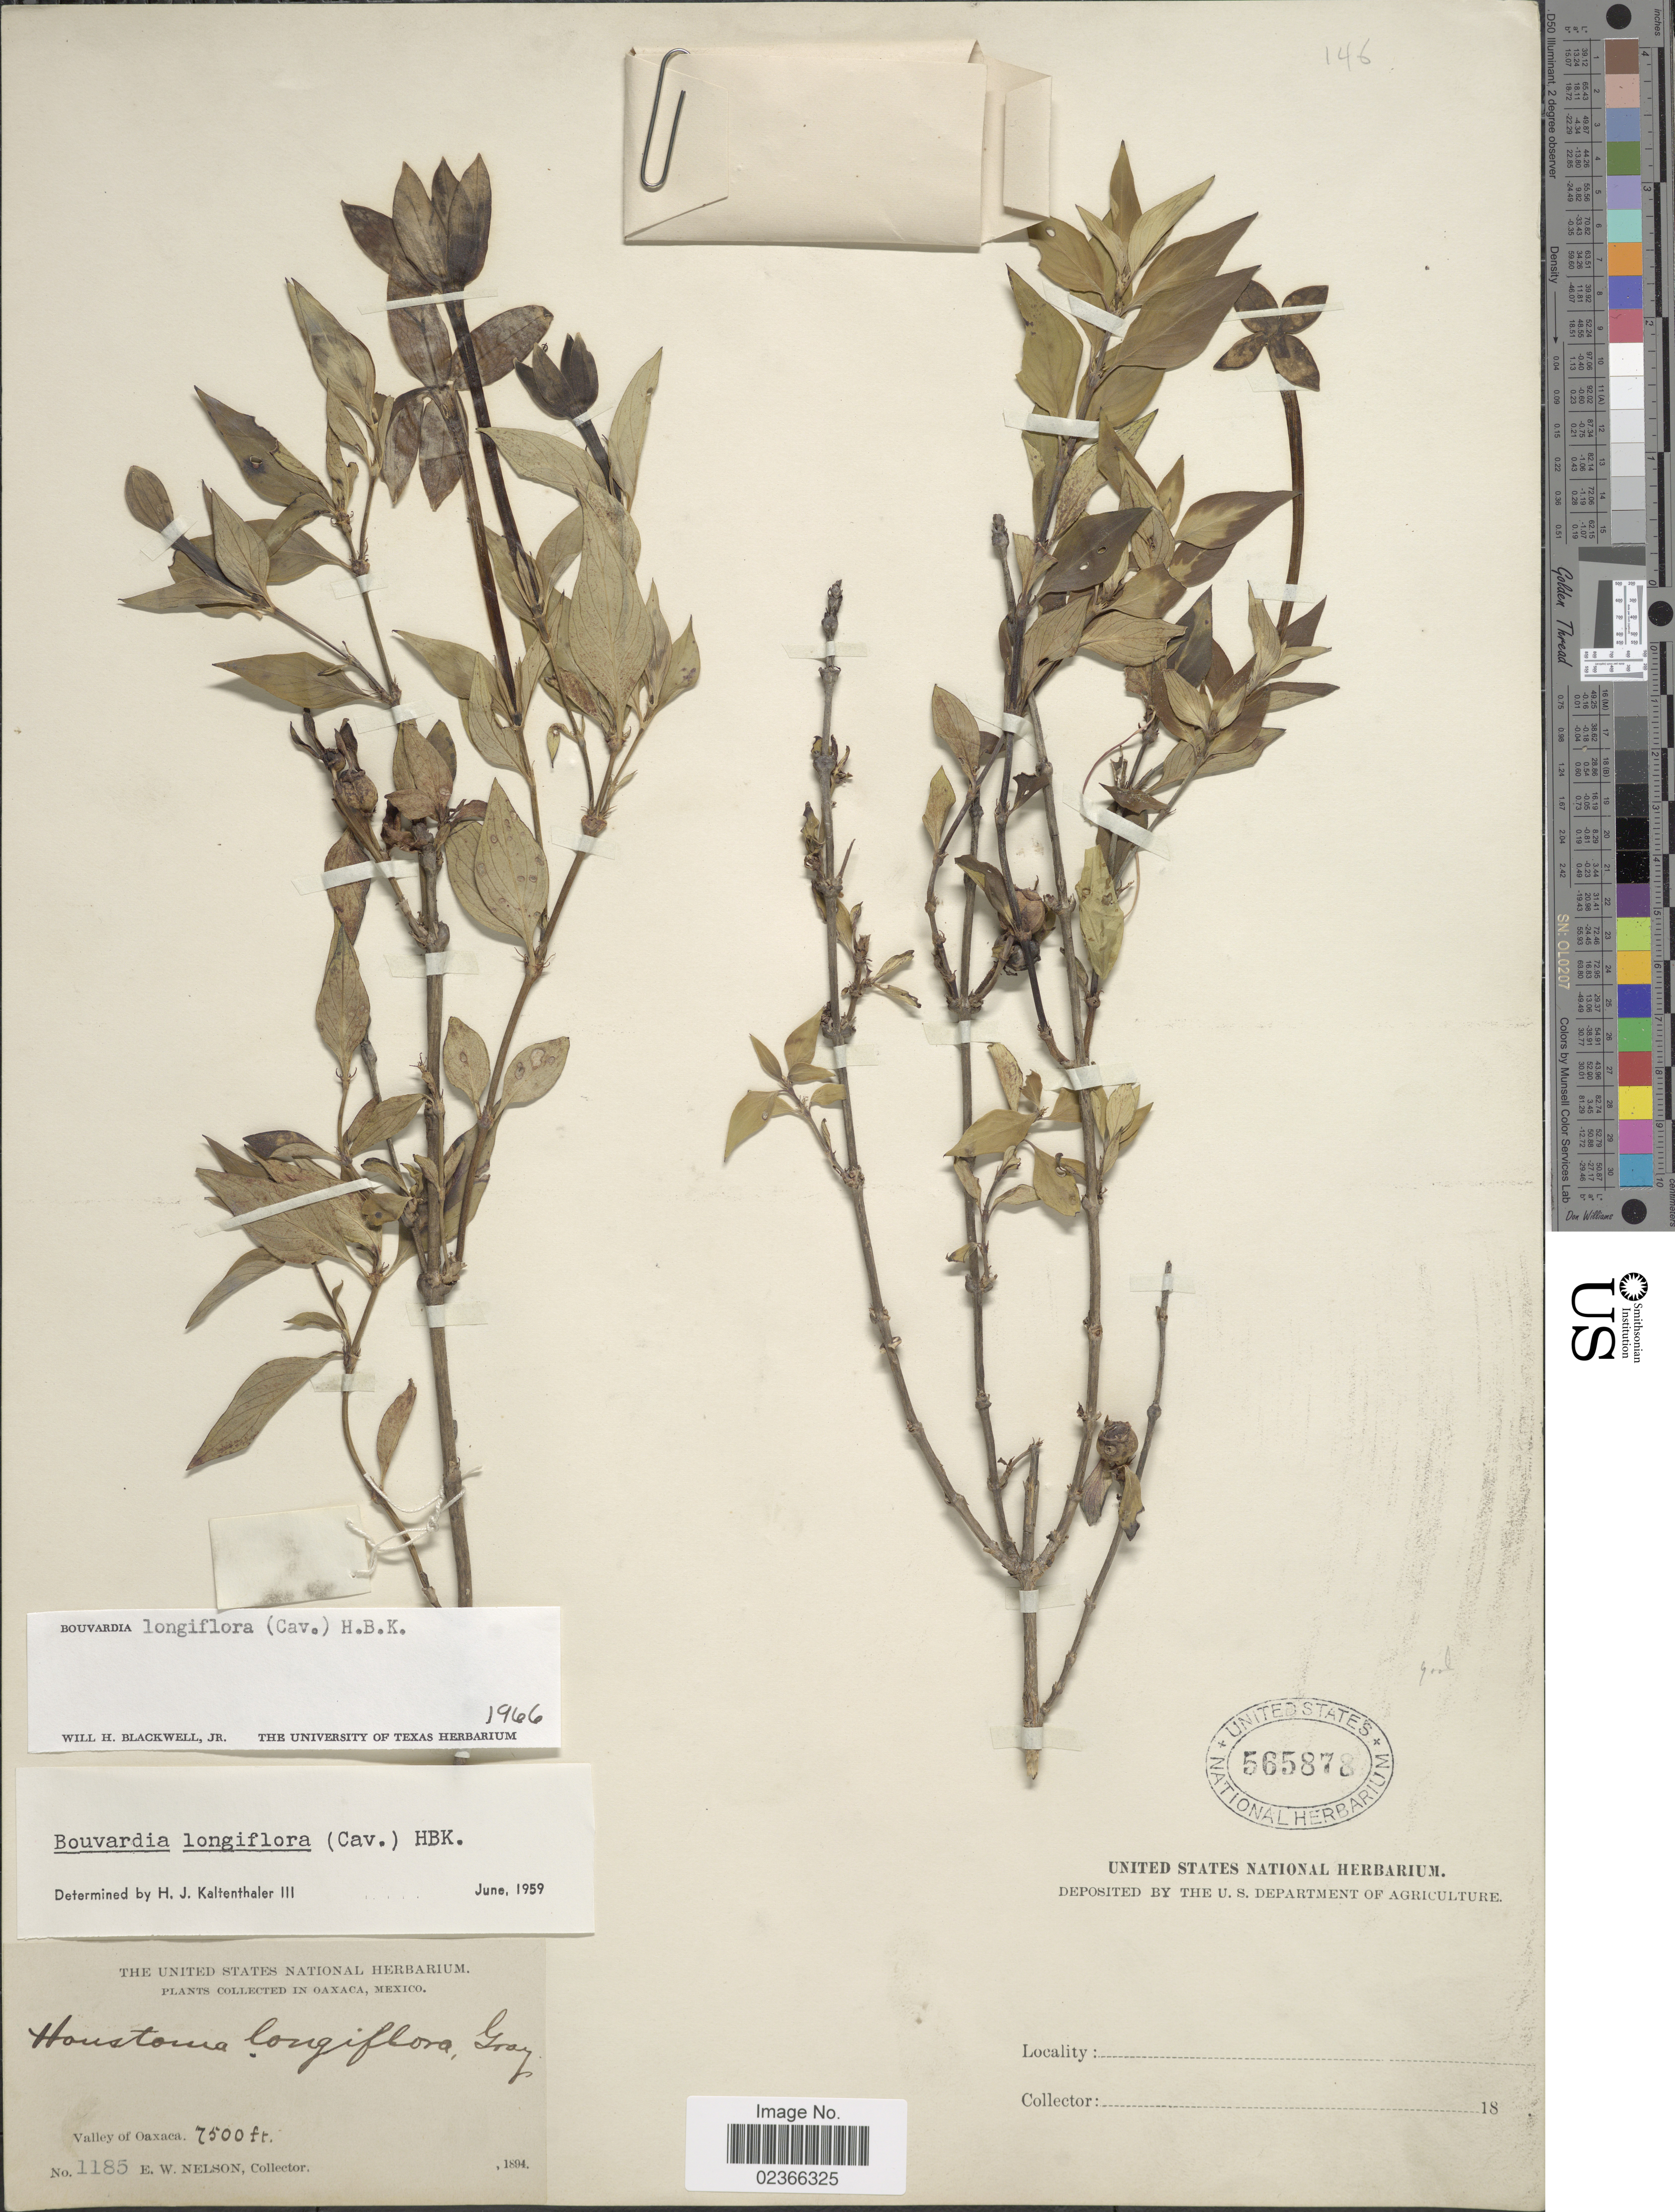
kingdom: Plantae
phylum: Tracheophyta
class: Magnoliopsida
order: Gentianales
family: Rubiaceae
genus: Bouvardia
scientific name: Bouvardia longiflora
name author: (Cav.) Kunth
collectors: E. W. Nelson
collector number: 1185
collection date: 1894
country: Mexico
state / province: Oaxaca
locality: Valley of Oaxaca.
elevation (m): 2286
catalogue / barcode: US 565878